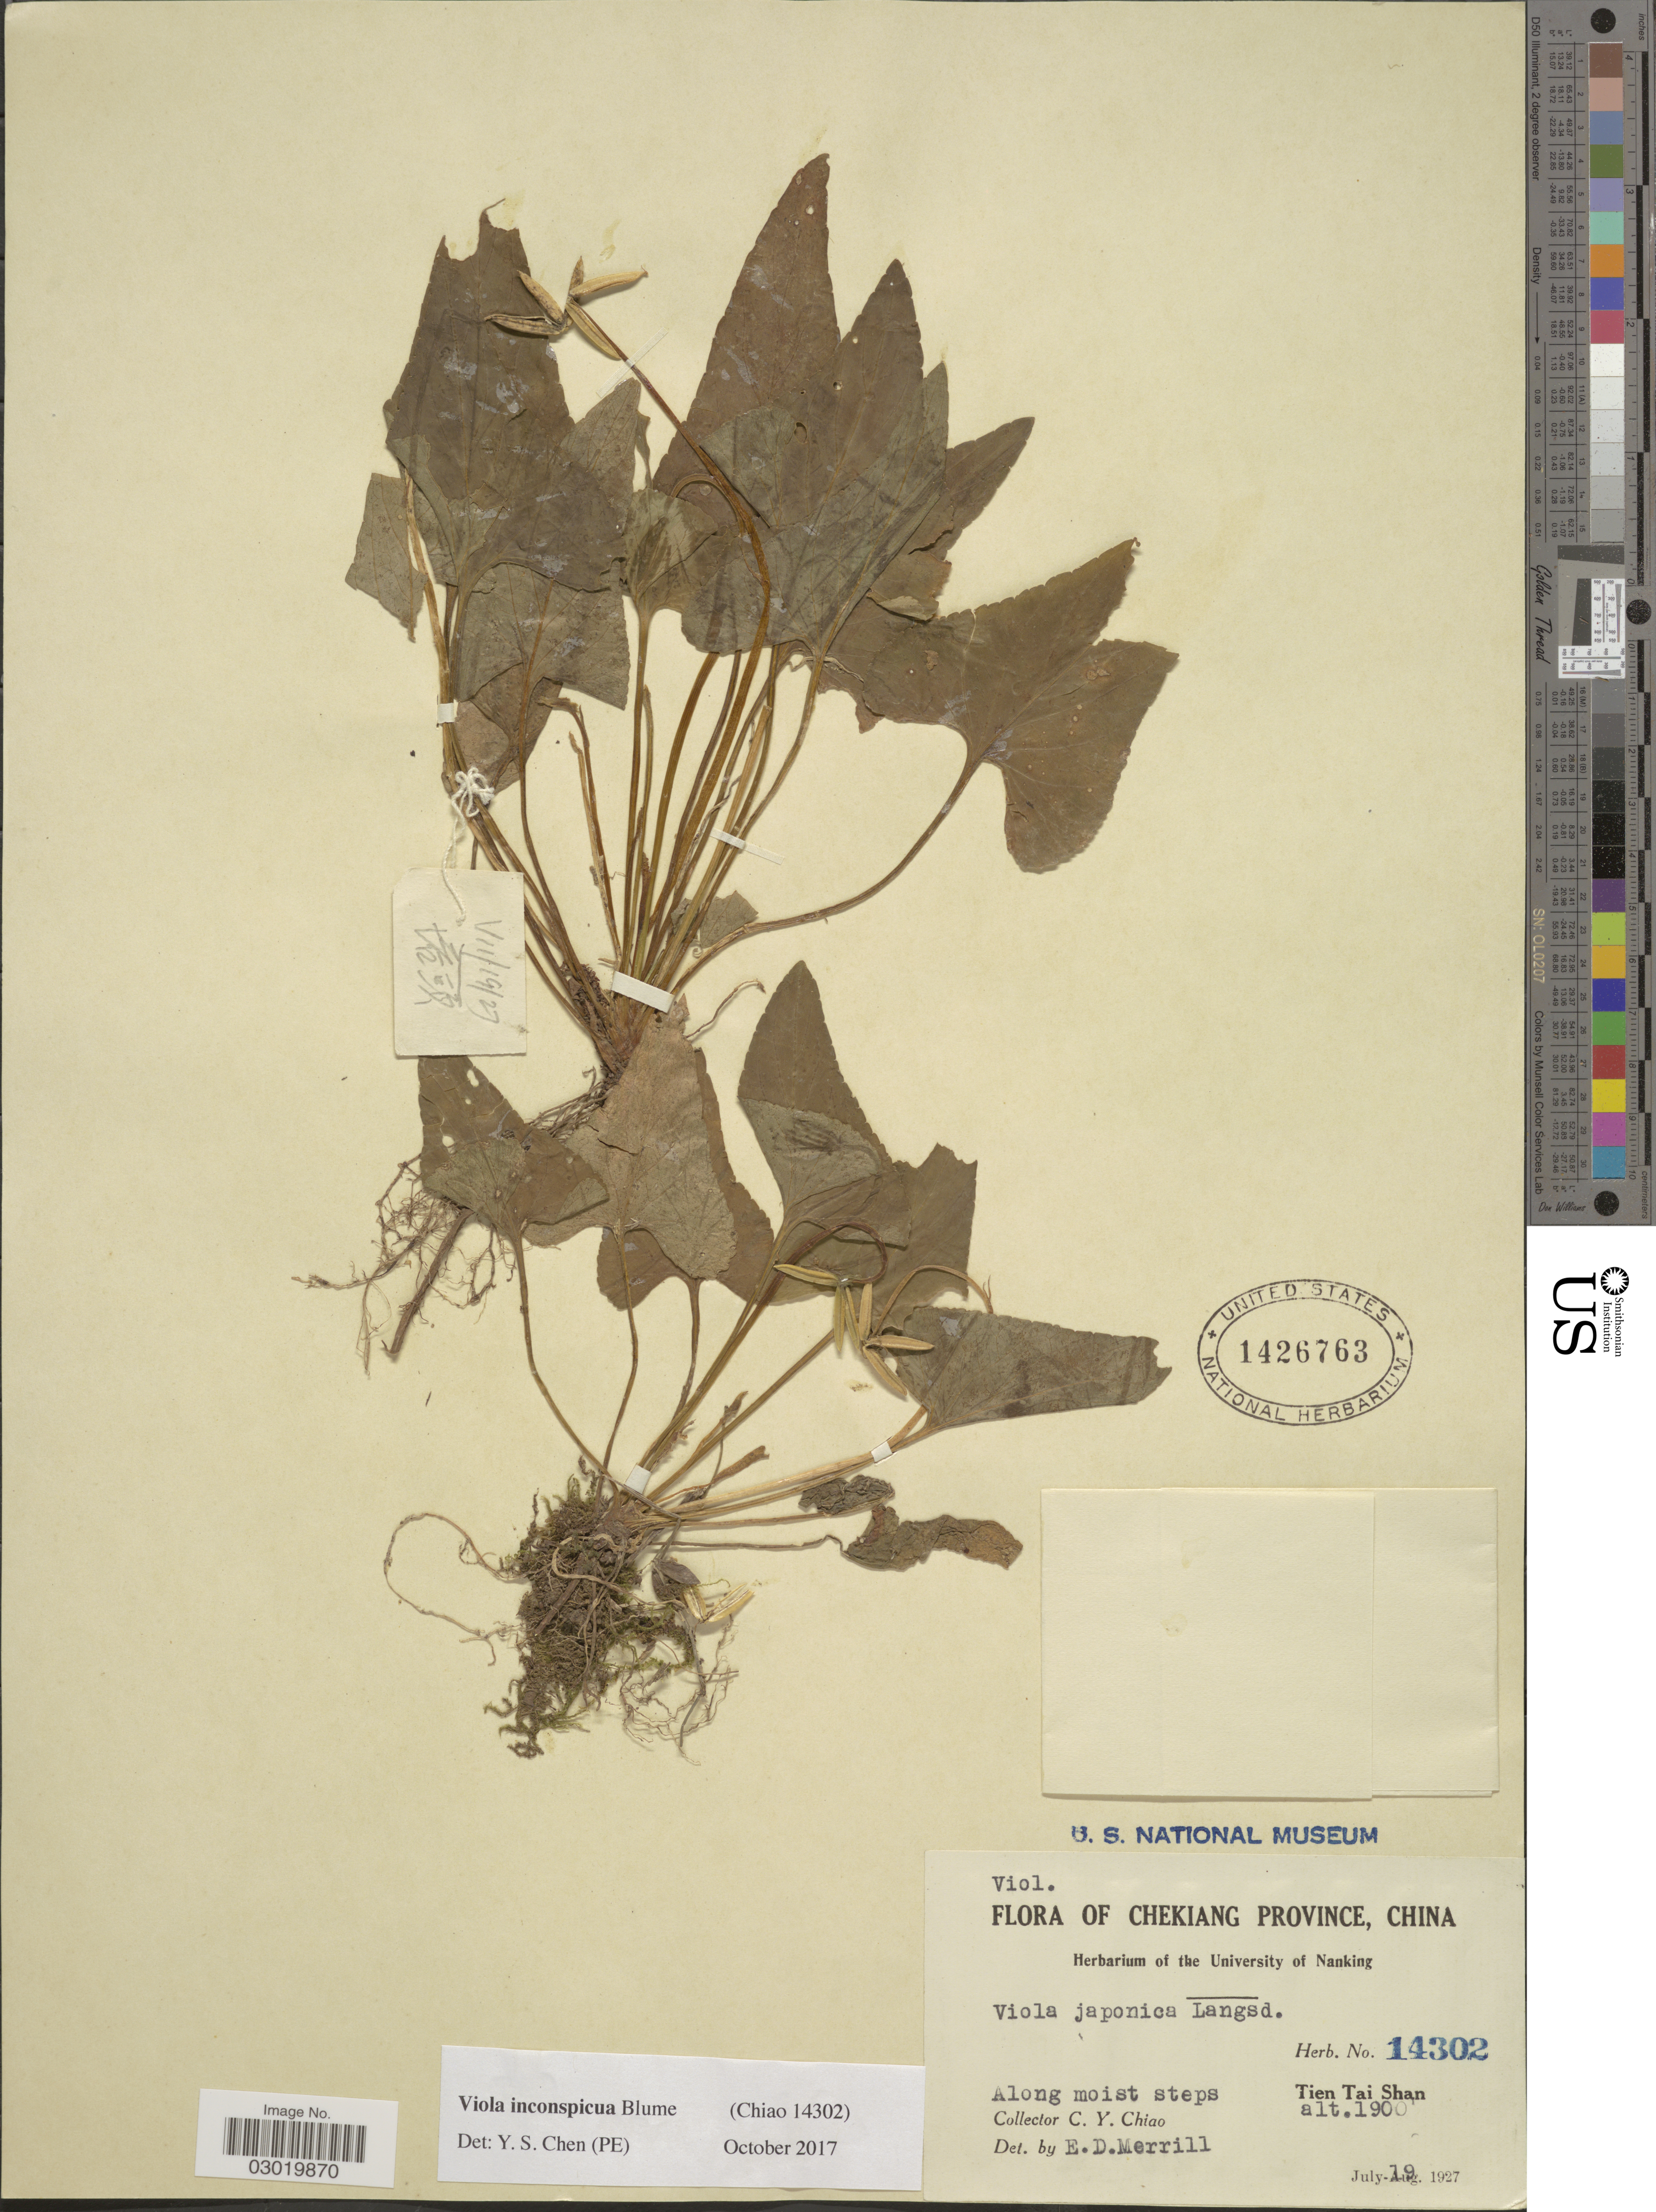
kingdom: Plantae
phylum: Tracheophyta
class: Magnoliopsida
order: Malpighiales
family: Violaceae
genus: Viola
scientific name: Viola inconspicua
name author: Blume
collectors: C. Y. Chiao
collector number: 14302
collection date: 1927-07-19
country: China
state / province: Zhejiang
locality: Chekiang Province. Tien Tai Shan.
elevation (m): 579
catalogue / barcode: US 1426763